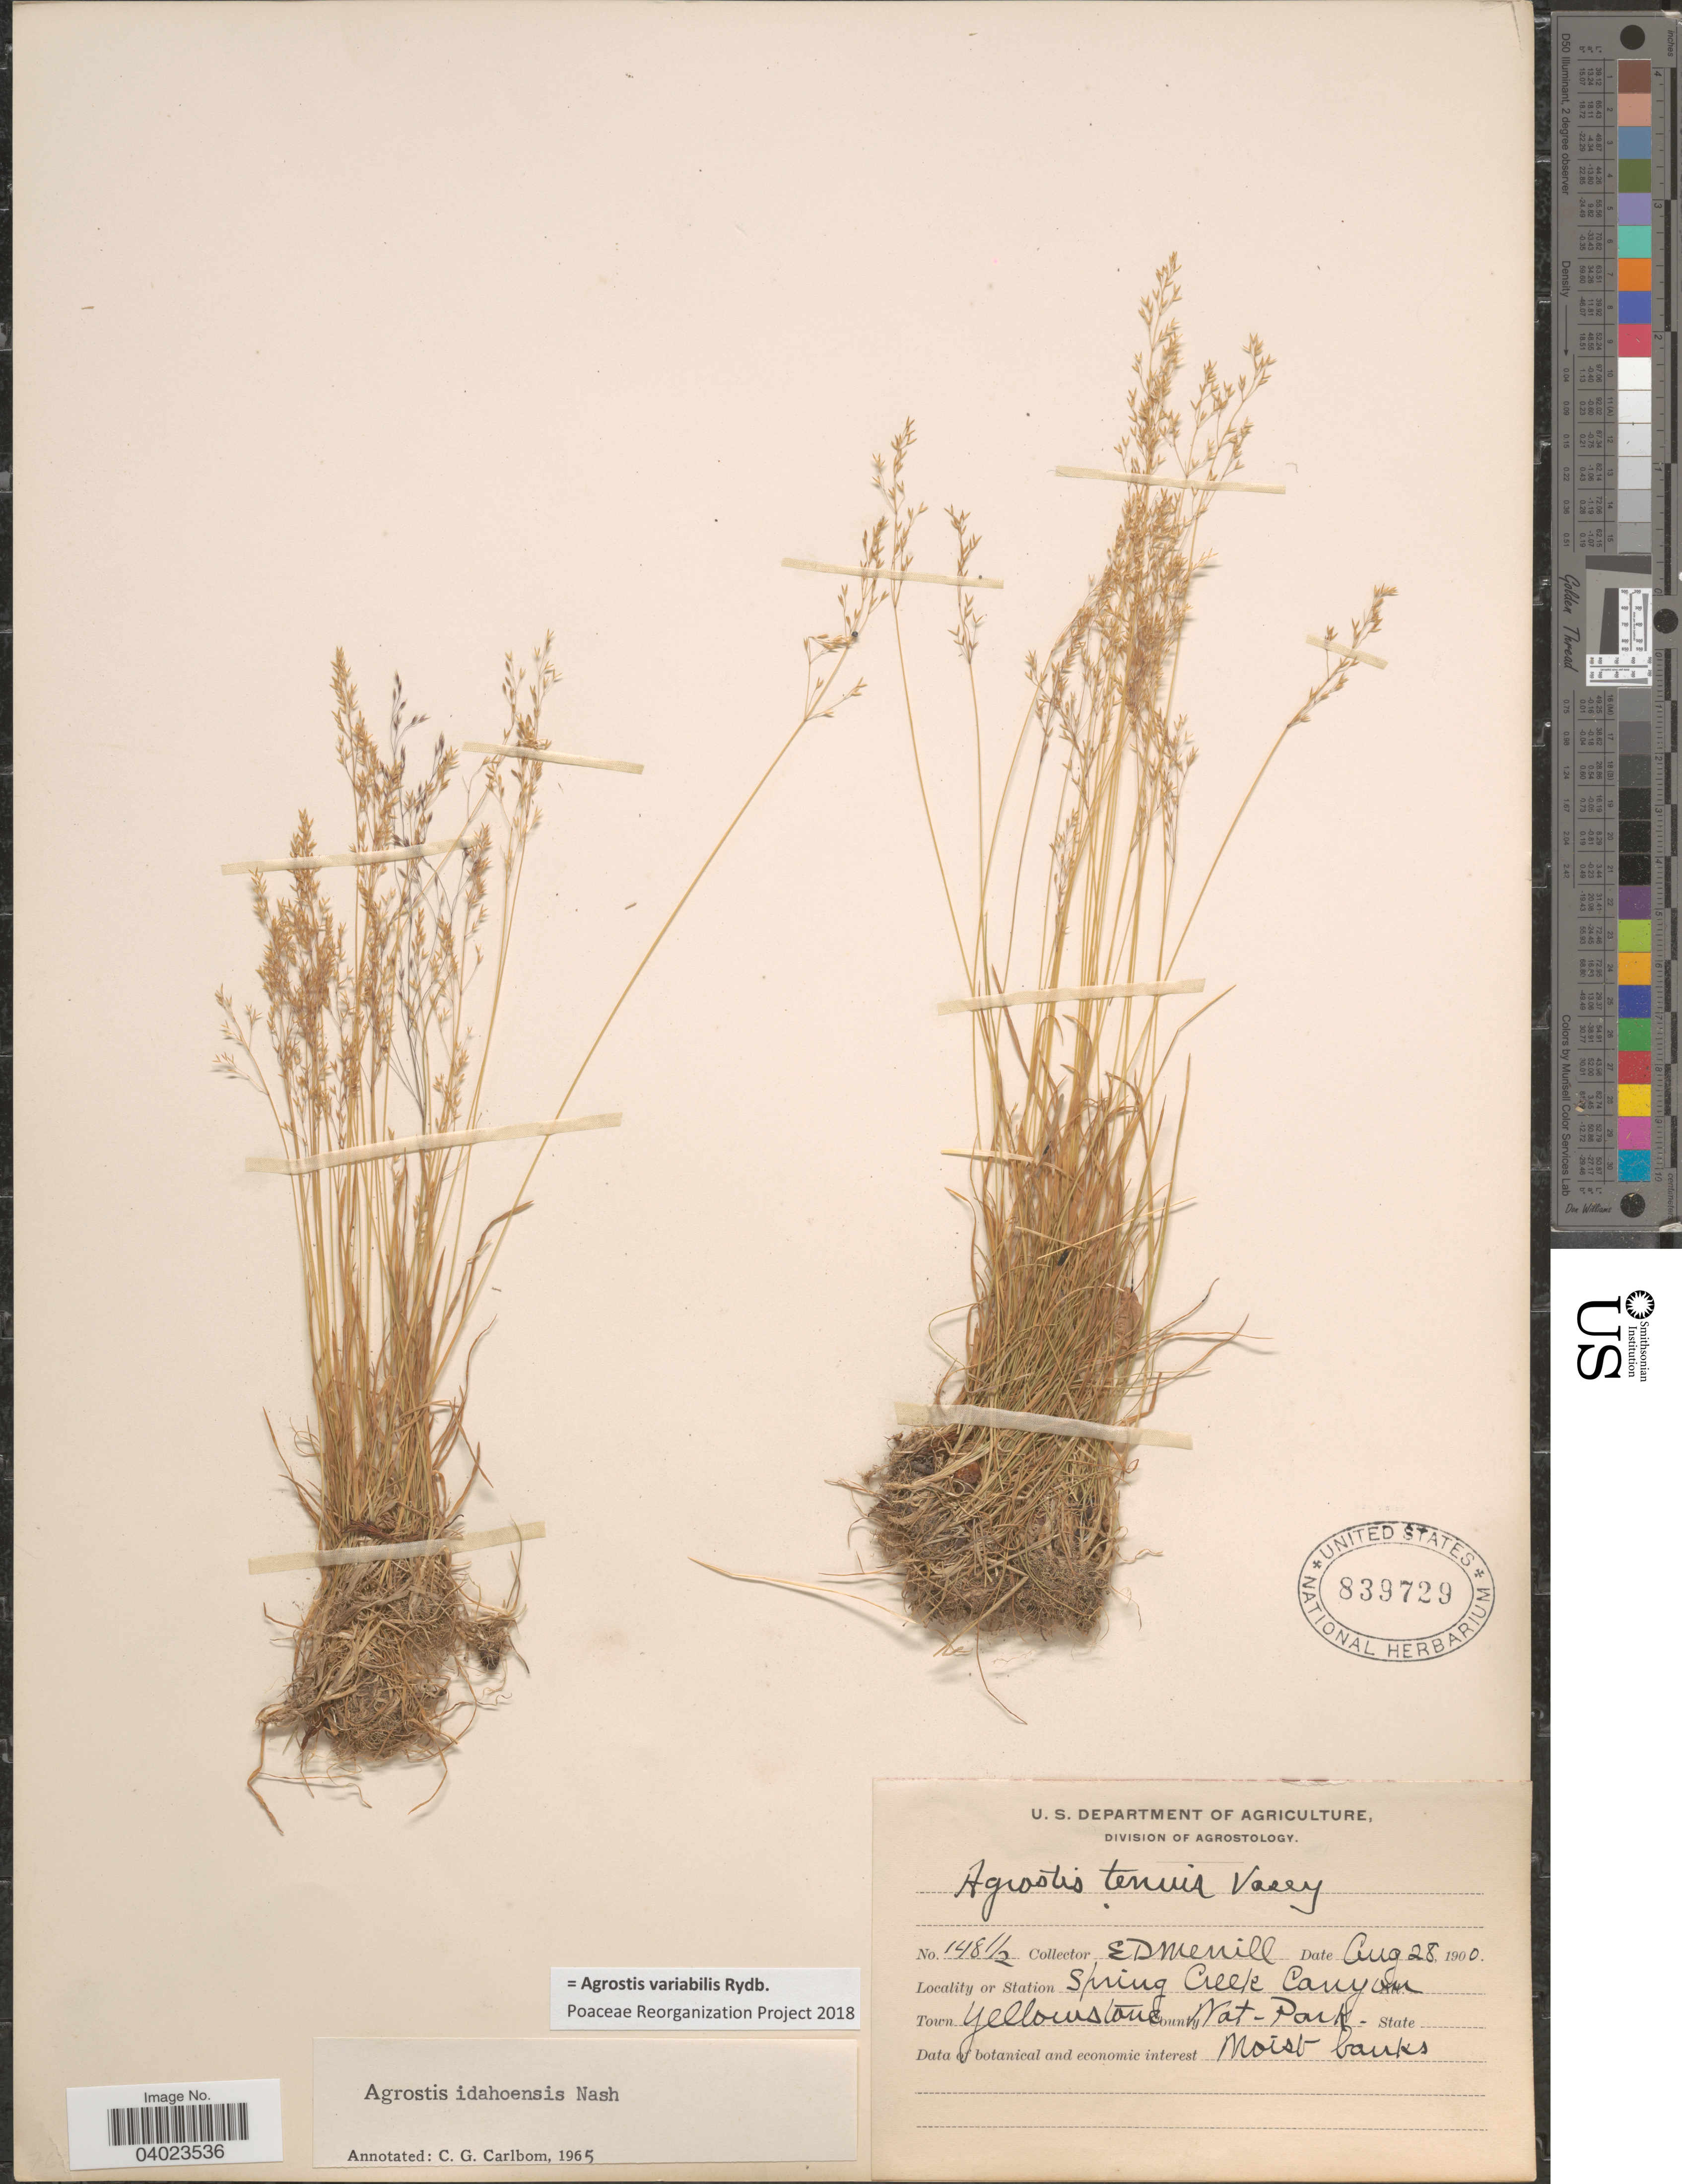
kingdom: Plantae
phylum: Tracheophyta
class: Liliopsida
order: Poales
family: Poaceae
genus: Agrostis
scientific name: Agrostis variabilis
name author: Rydb.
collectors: E. D. Merrill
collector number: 148½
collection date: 1900-08-28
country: United States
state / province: Wyoming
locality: Spring Creek Canyon. Town Yellowstone Nat. Park.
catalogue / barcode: US 839729